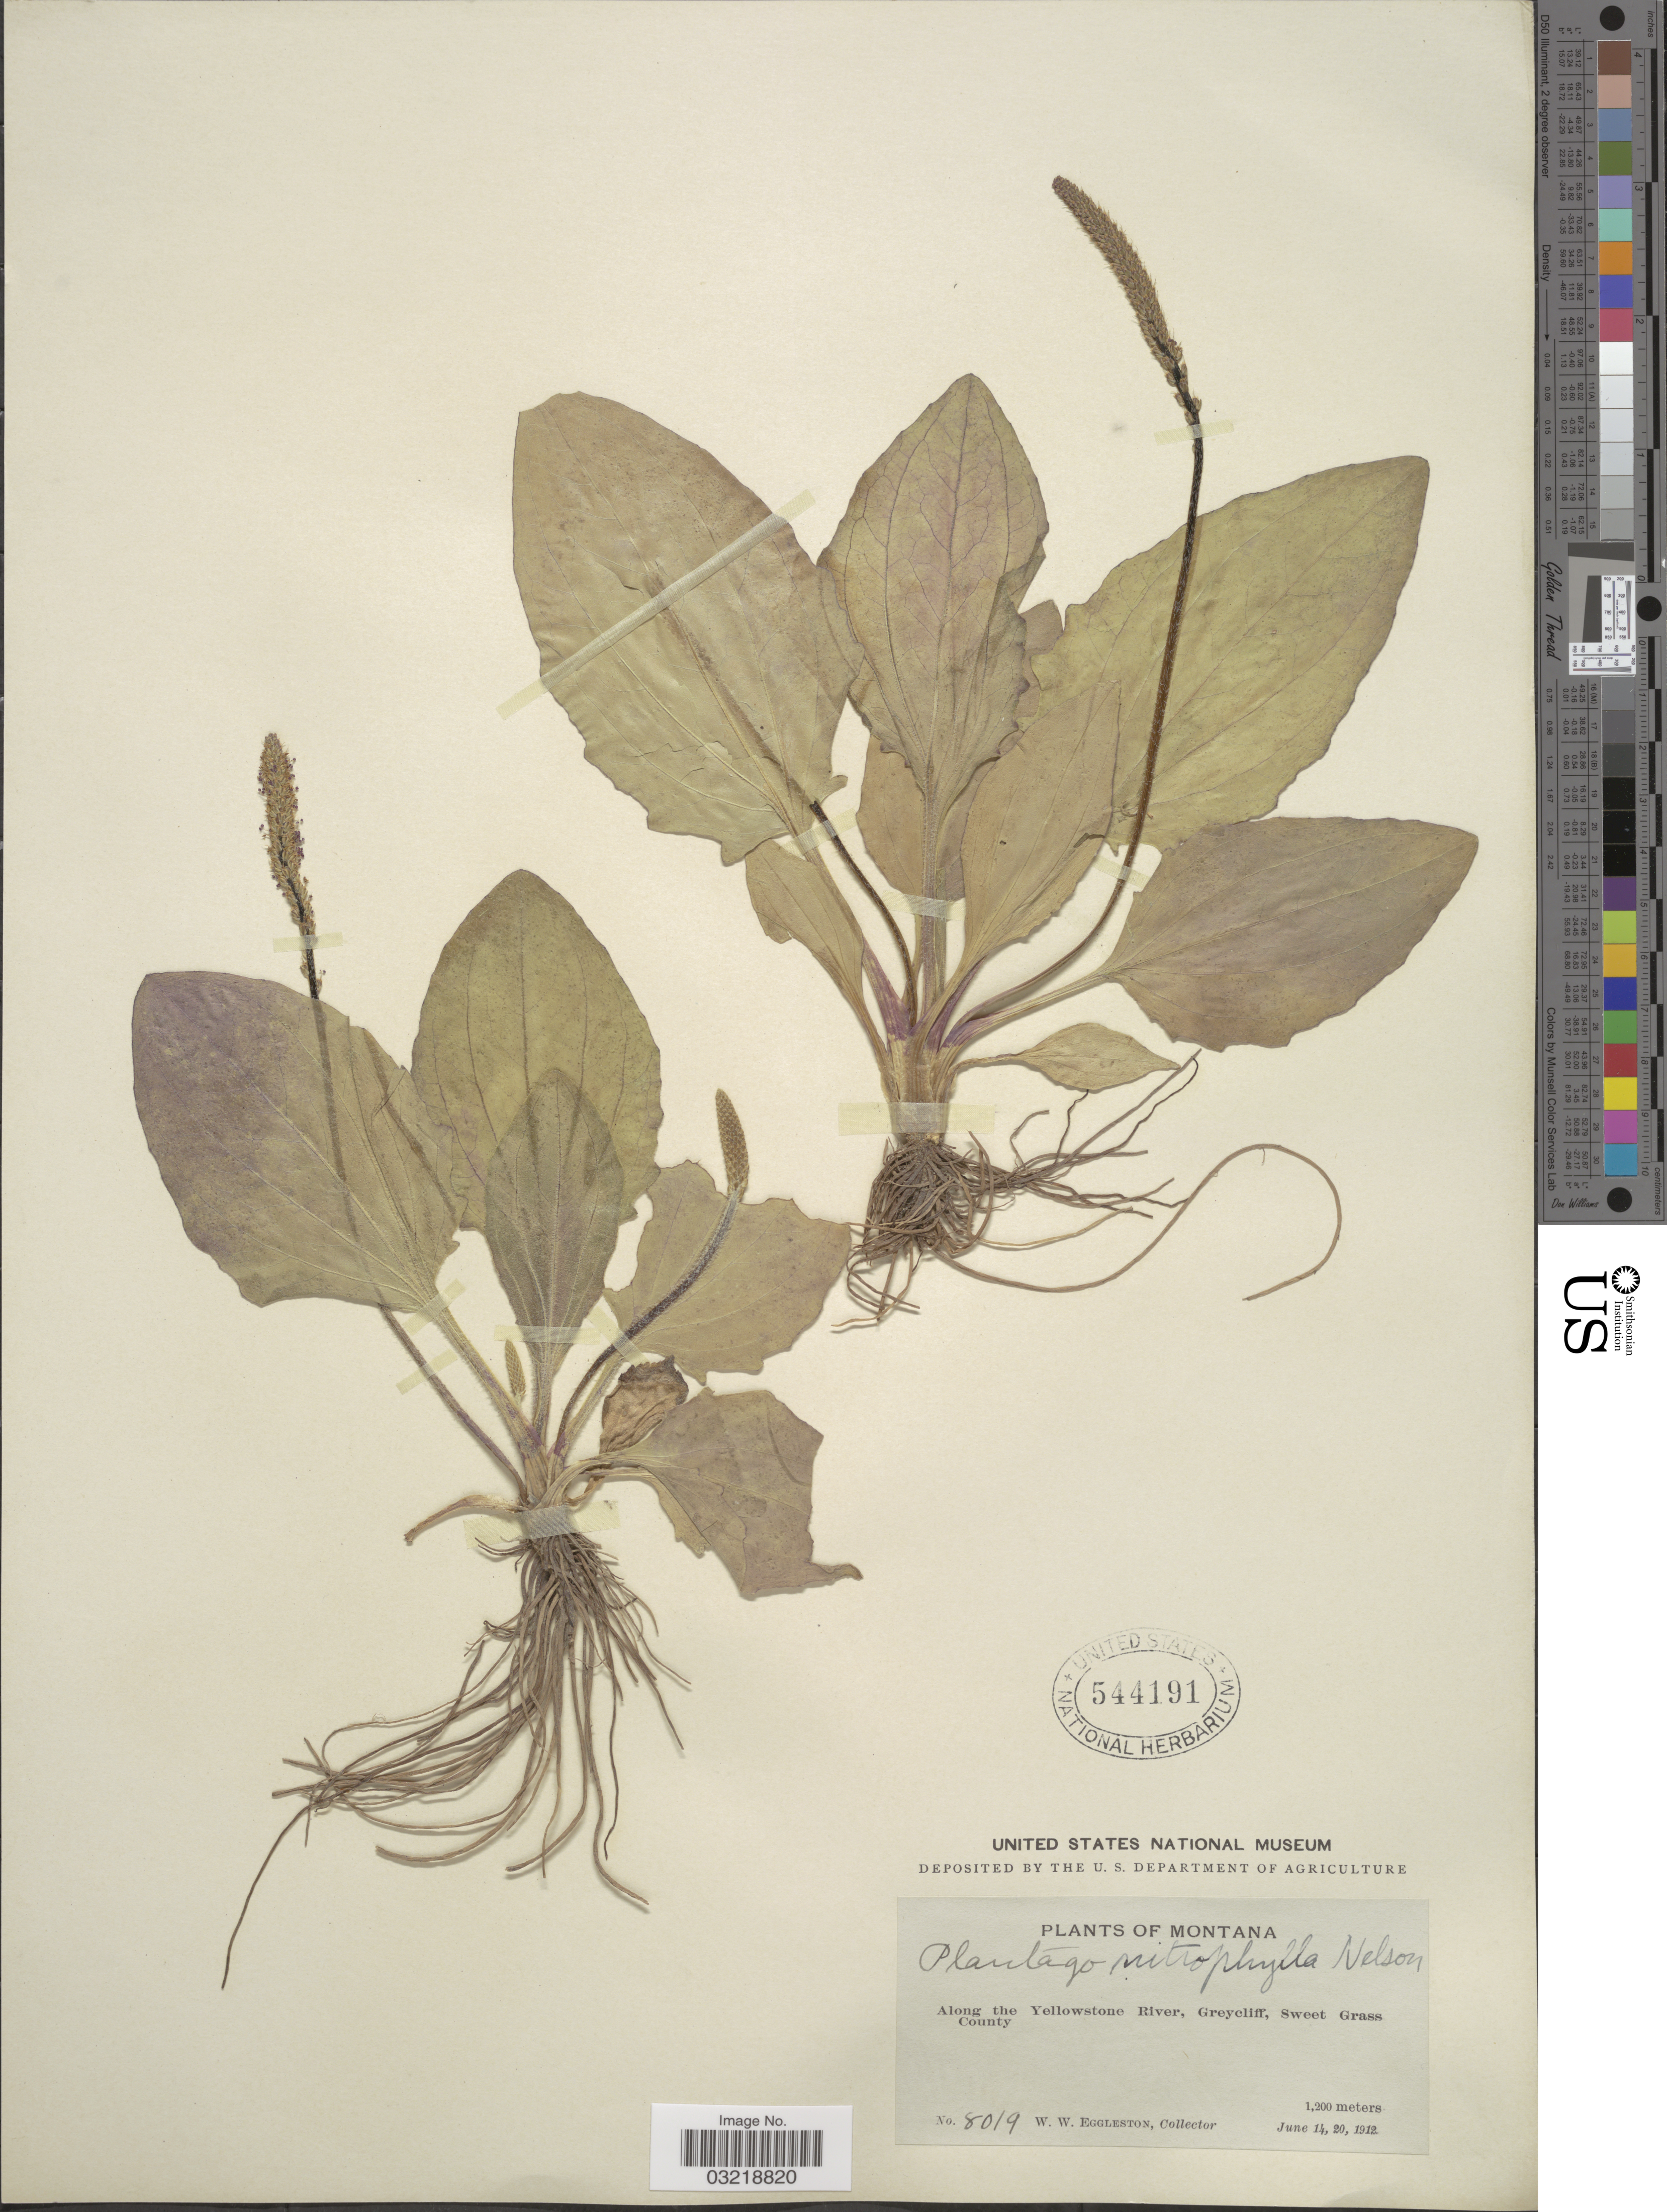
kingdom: Plantae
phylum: Tracheophyta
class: Magnoliopsida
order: Lamiales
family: Plantaginaceae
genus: Plantago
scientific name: Plantago major var. pachyphylla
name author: Pilg.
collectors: W. W. Eggleston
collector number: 8019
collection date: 1912-06-14/1912-06-20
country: United States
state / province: Montana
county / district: Sweet Grass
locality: Along the Yellowstone River, Greycliff.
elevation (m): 1200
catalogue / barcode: US 544191